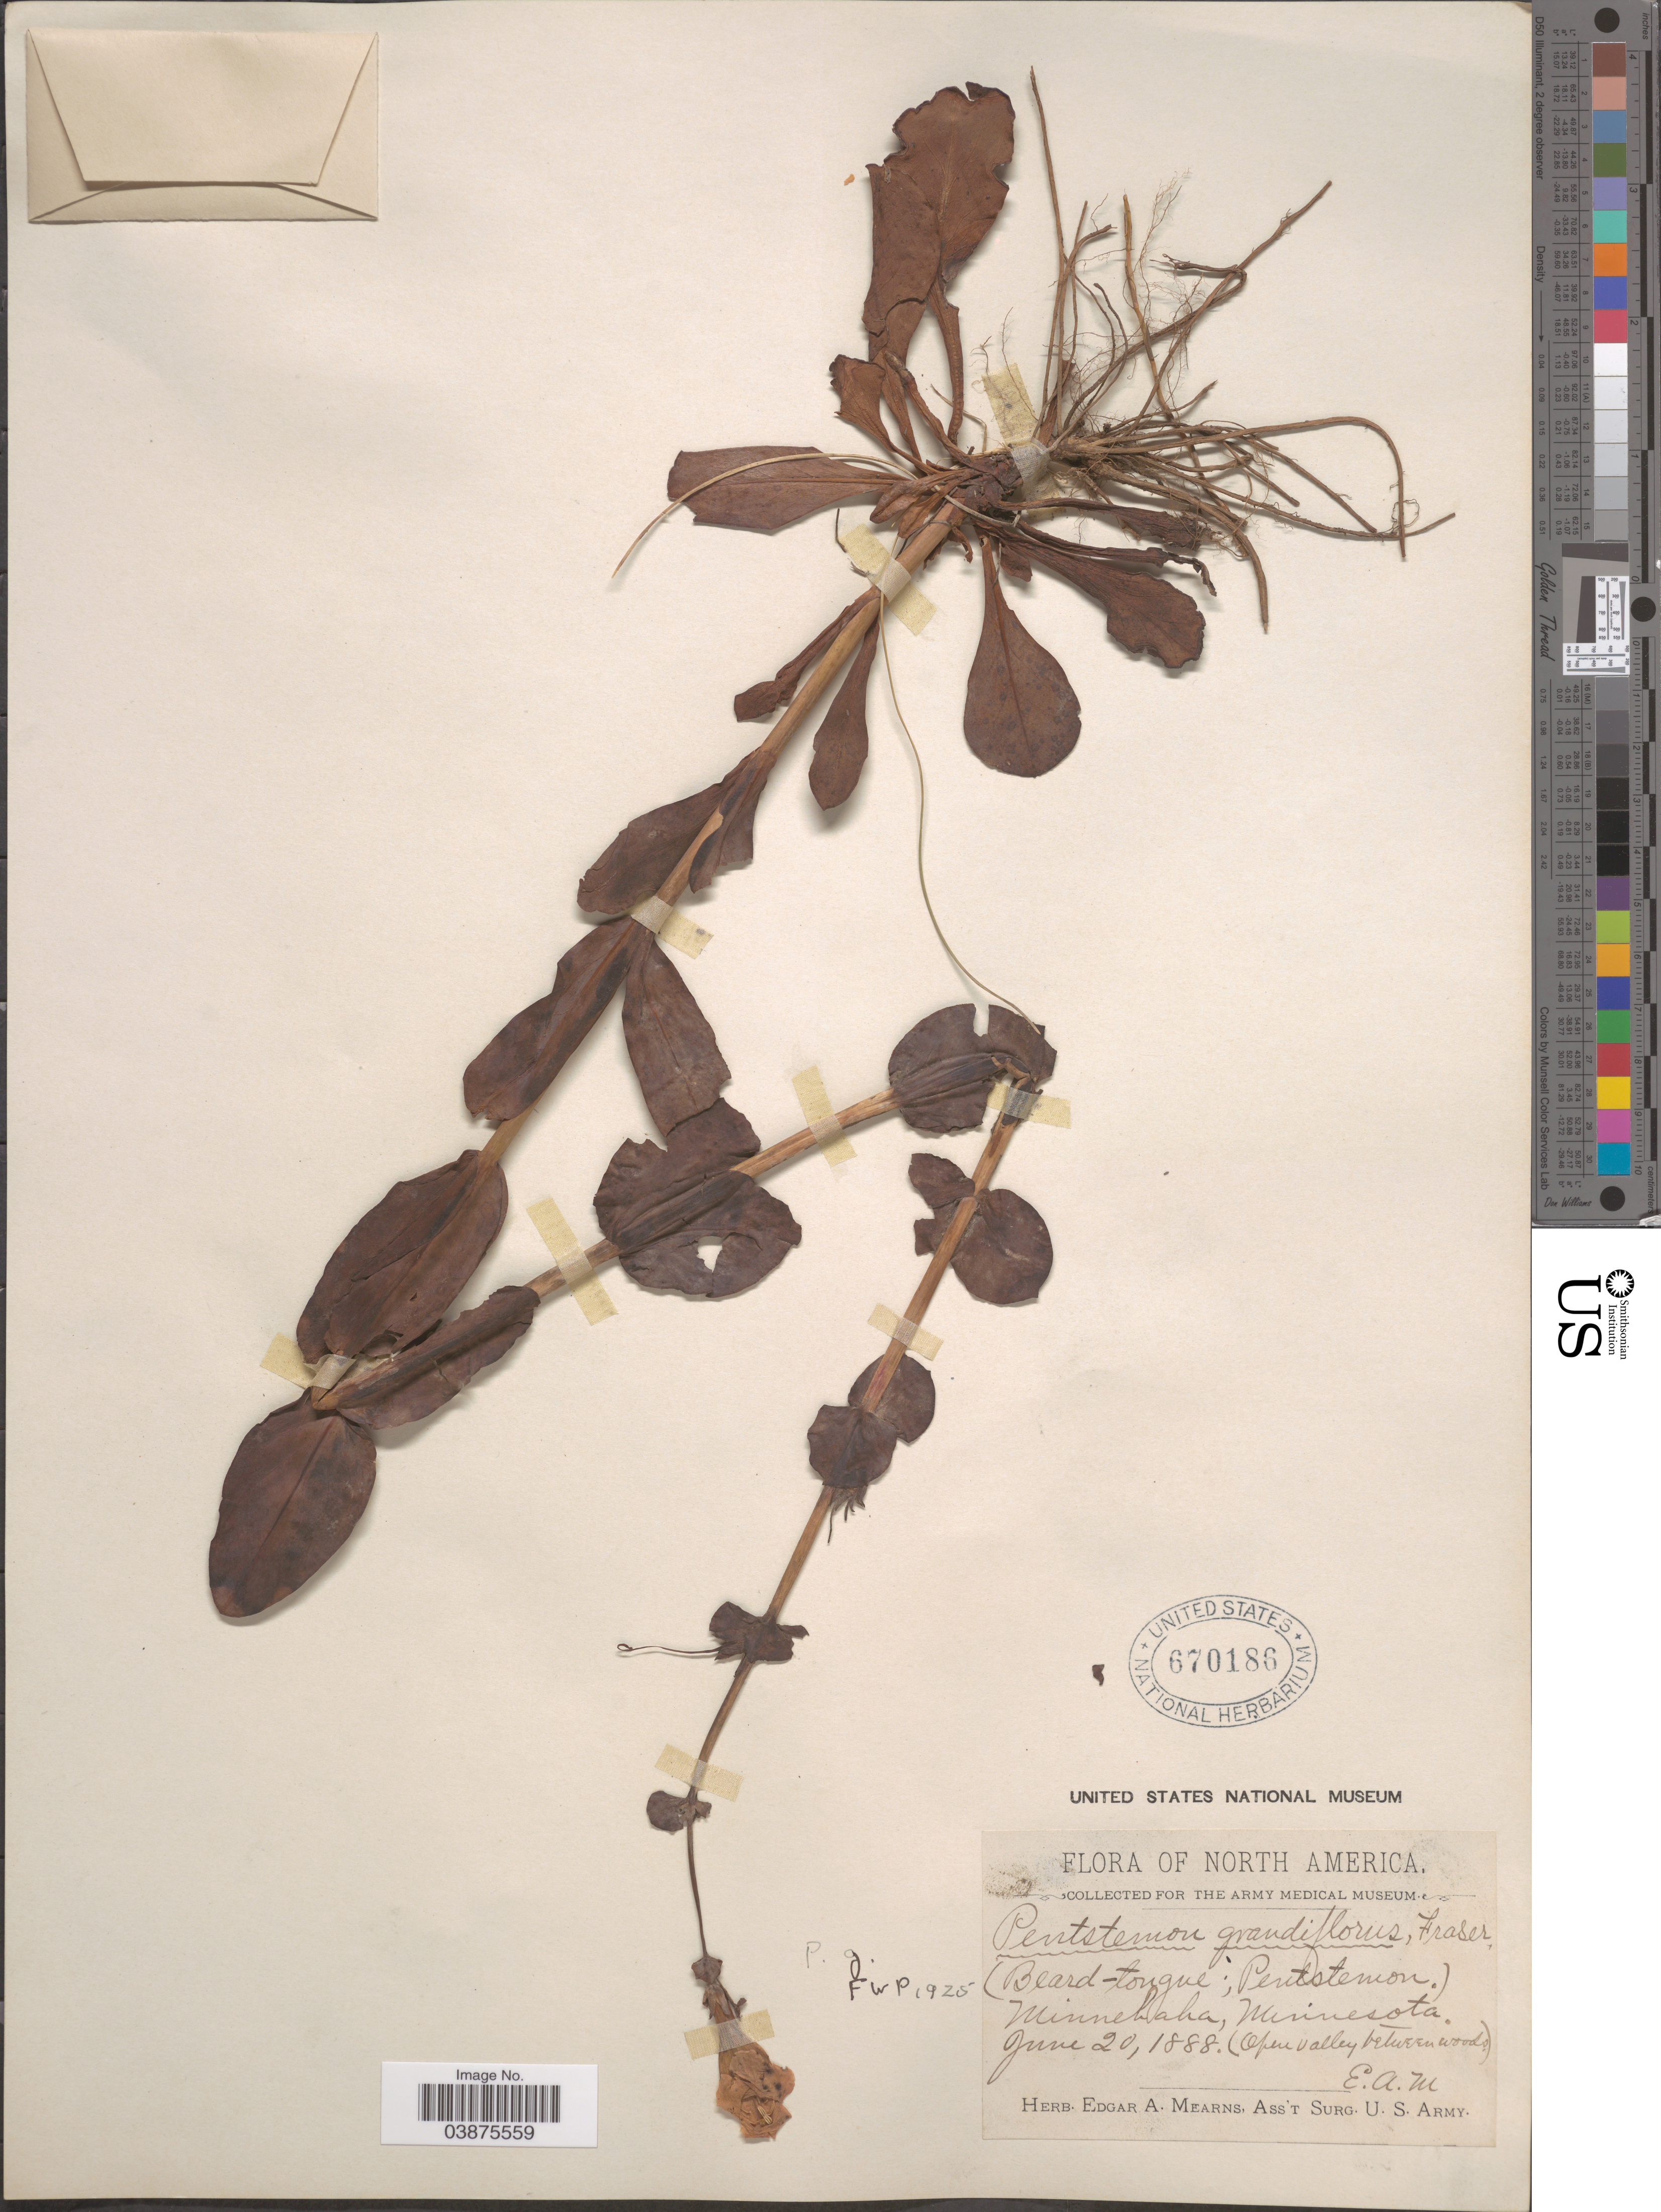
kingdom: Plantae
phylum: Tracheophyta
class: Magnoliopsida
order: Lamiales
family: Plantaginaceae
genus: Penstemon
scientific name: Penstemon grandiflorus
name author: Nutt.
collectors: E. A. Mearns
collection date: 1888-06-20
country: United States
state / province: Minnesota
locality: Minnehaha. (Open valley between woods).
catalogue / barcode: US 670186